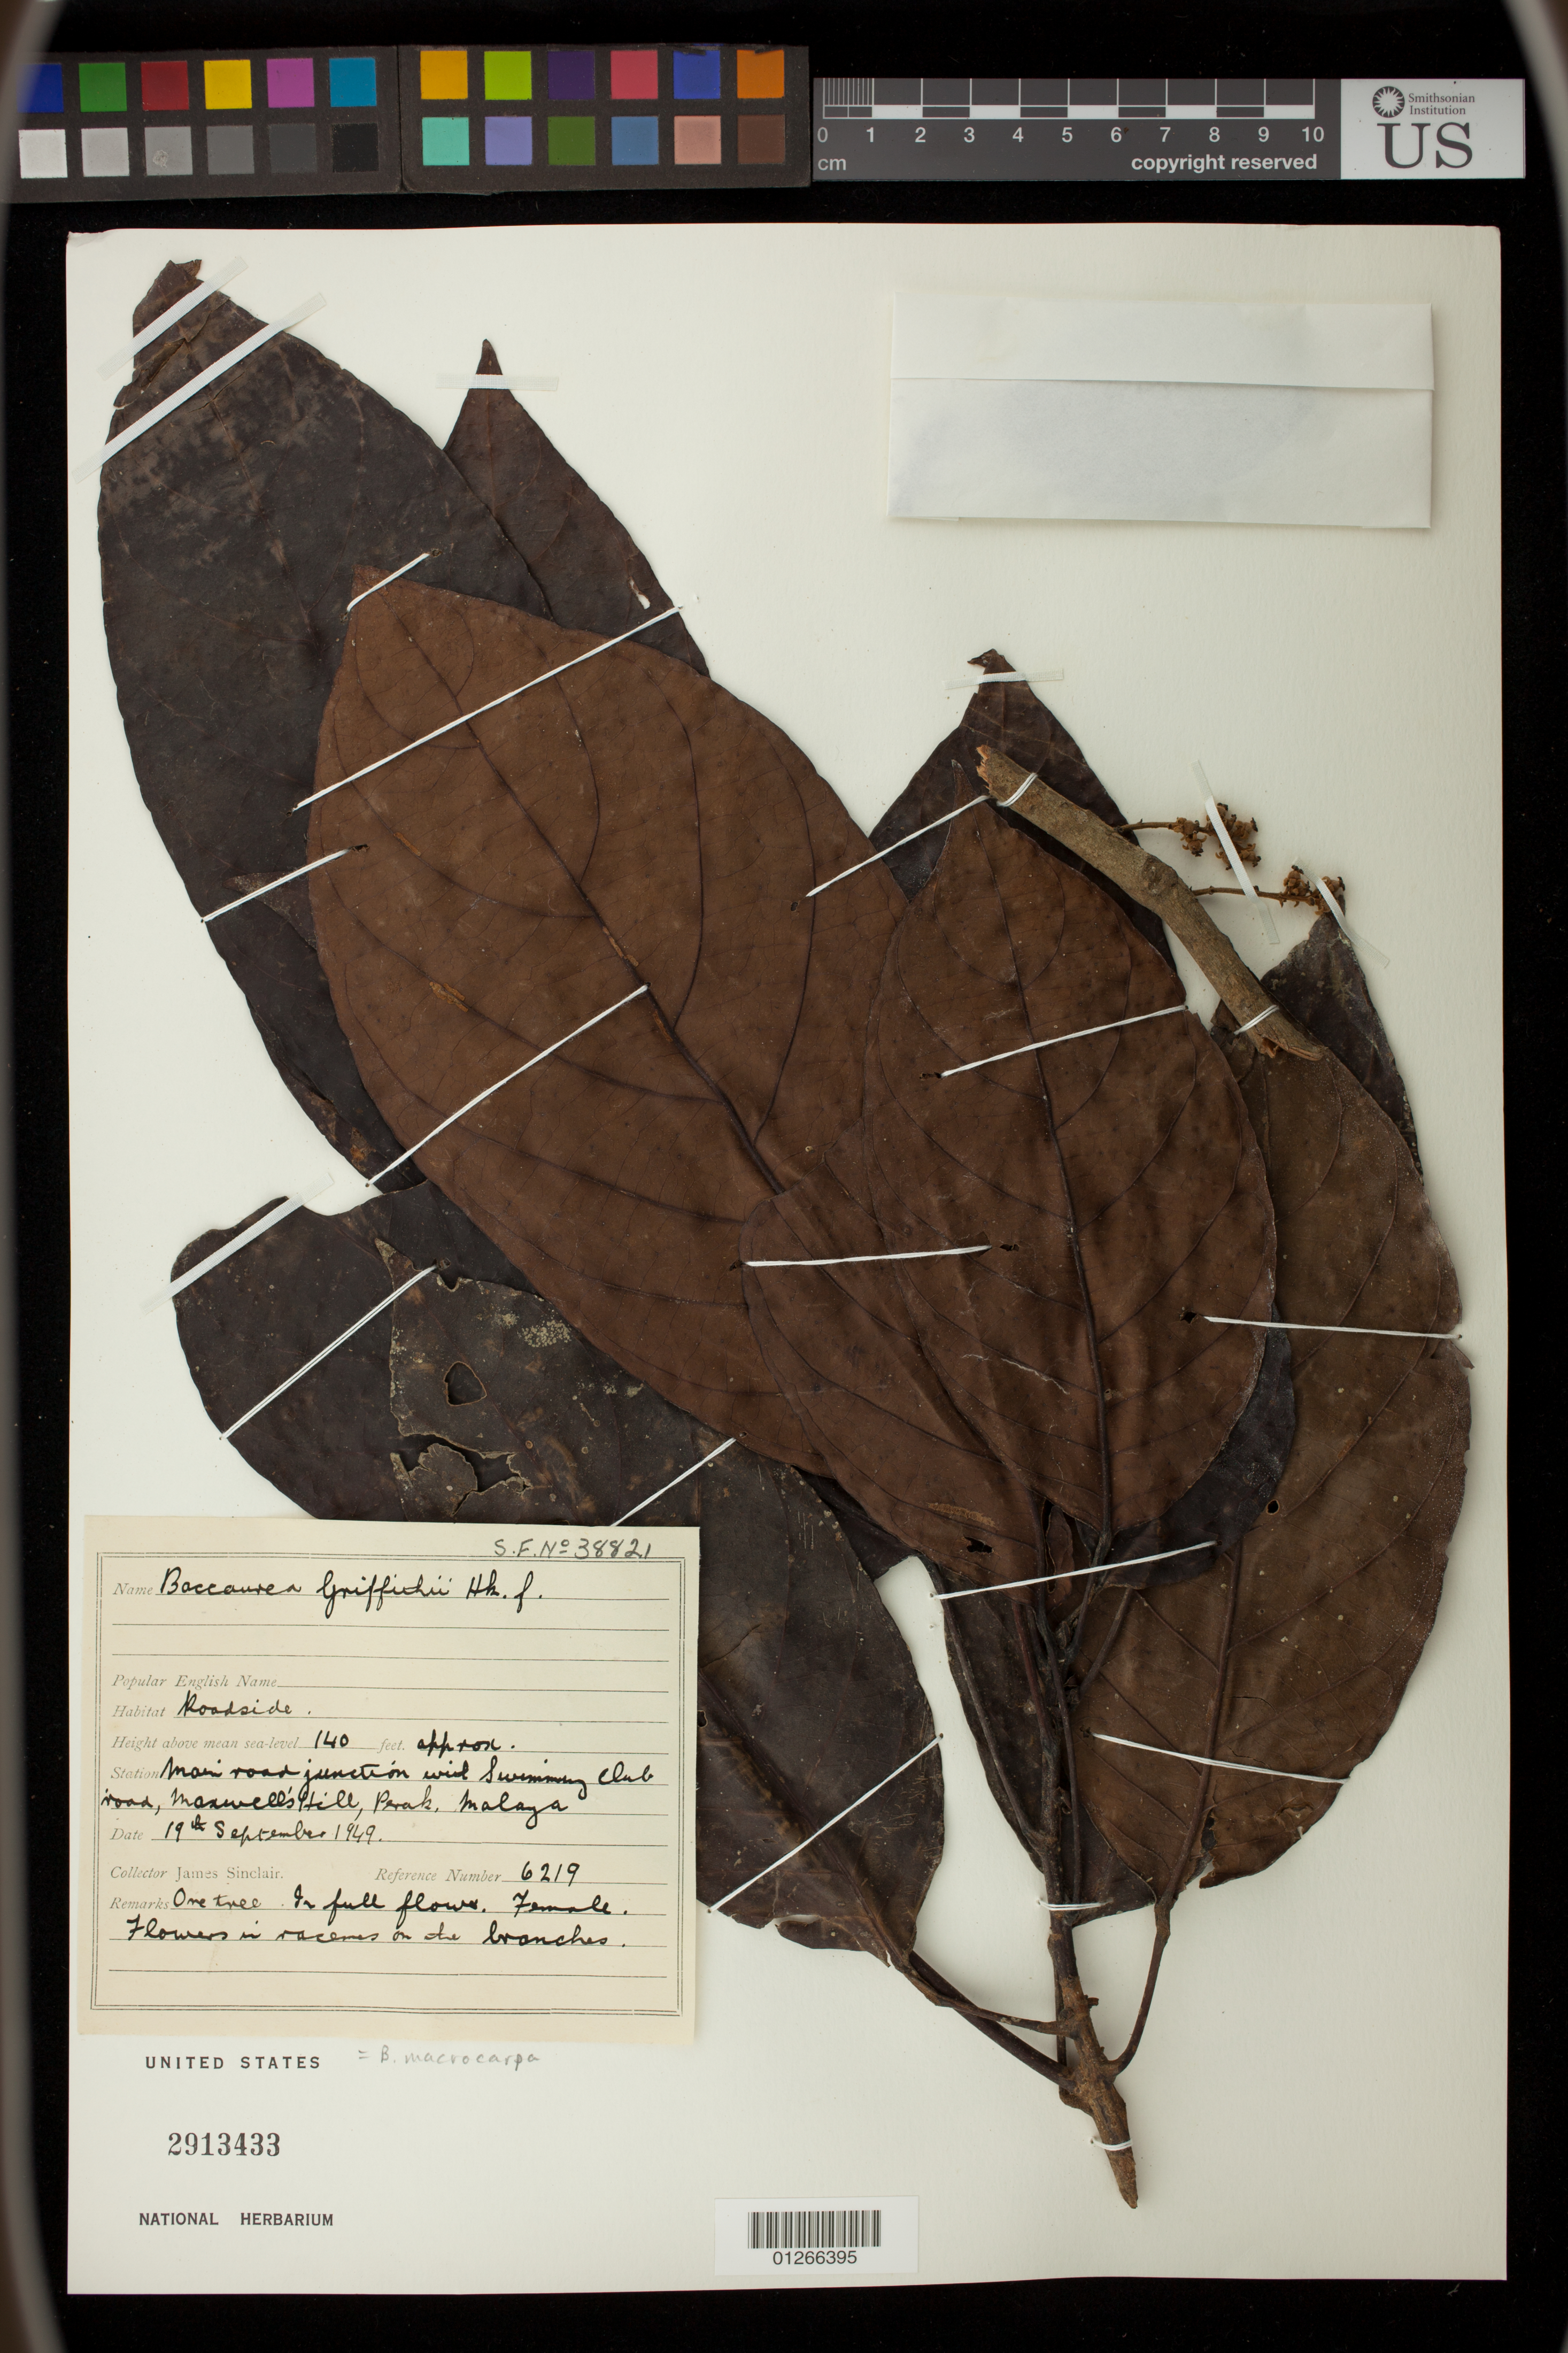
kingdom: Plantae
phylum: Tracheophyta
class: Magnoliopsida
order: Malpighiales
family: Phyllanthaceae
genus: Baccaurea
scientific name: Baccaurea macrocarpa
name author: (Miq.) Müll. Arg.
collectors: J. Sinclair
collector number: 6219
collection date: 1949-09-19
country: Malaysia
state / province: Perak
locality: Main road junction with swimming club road, Maxwell's Hill, Melaya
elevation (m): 43